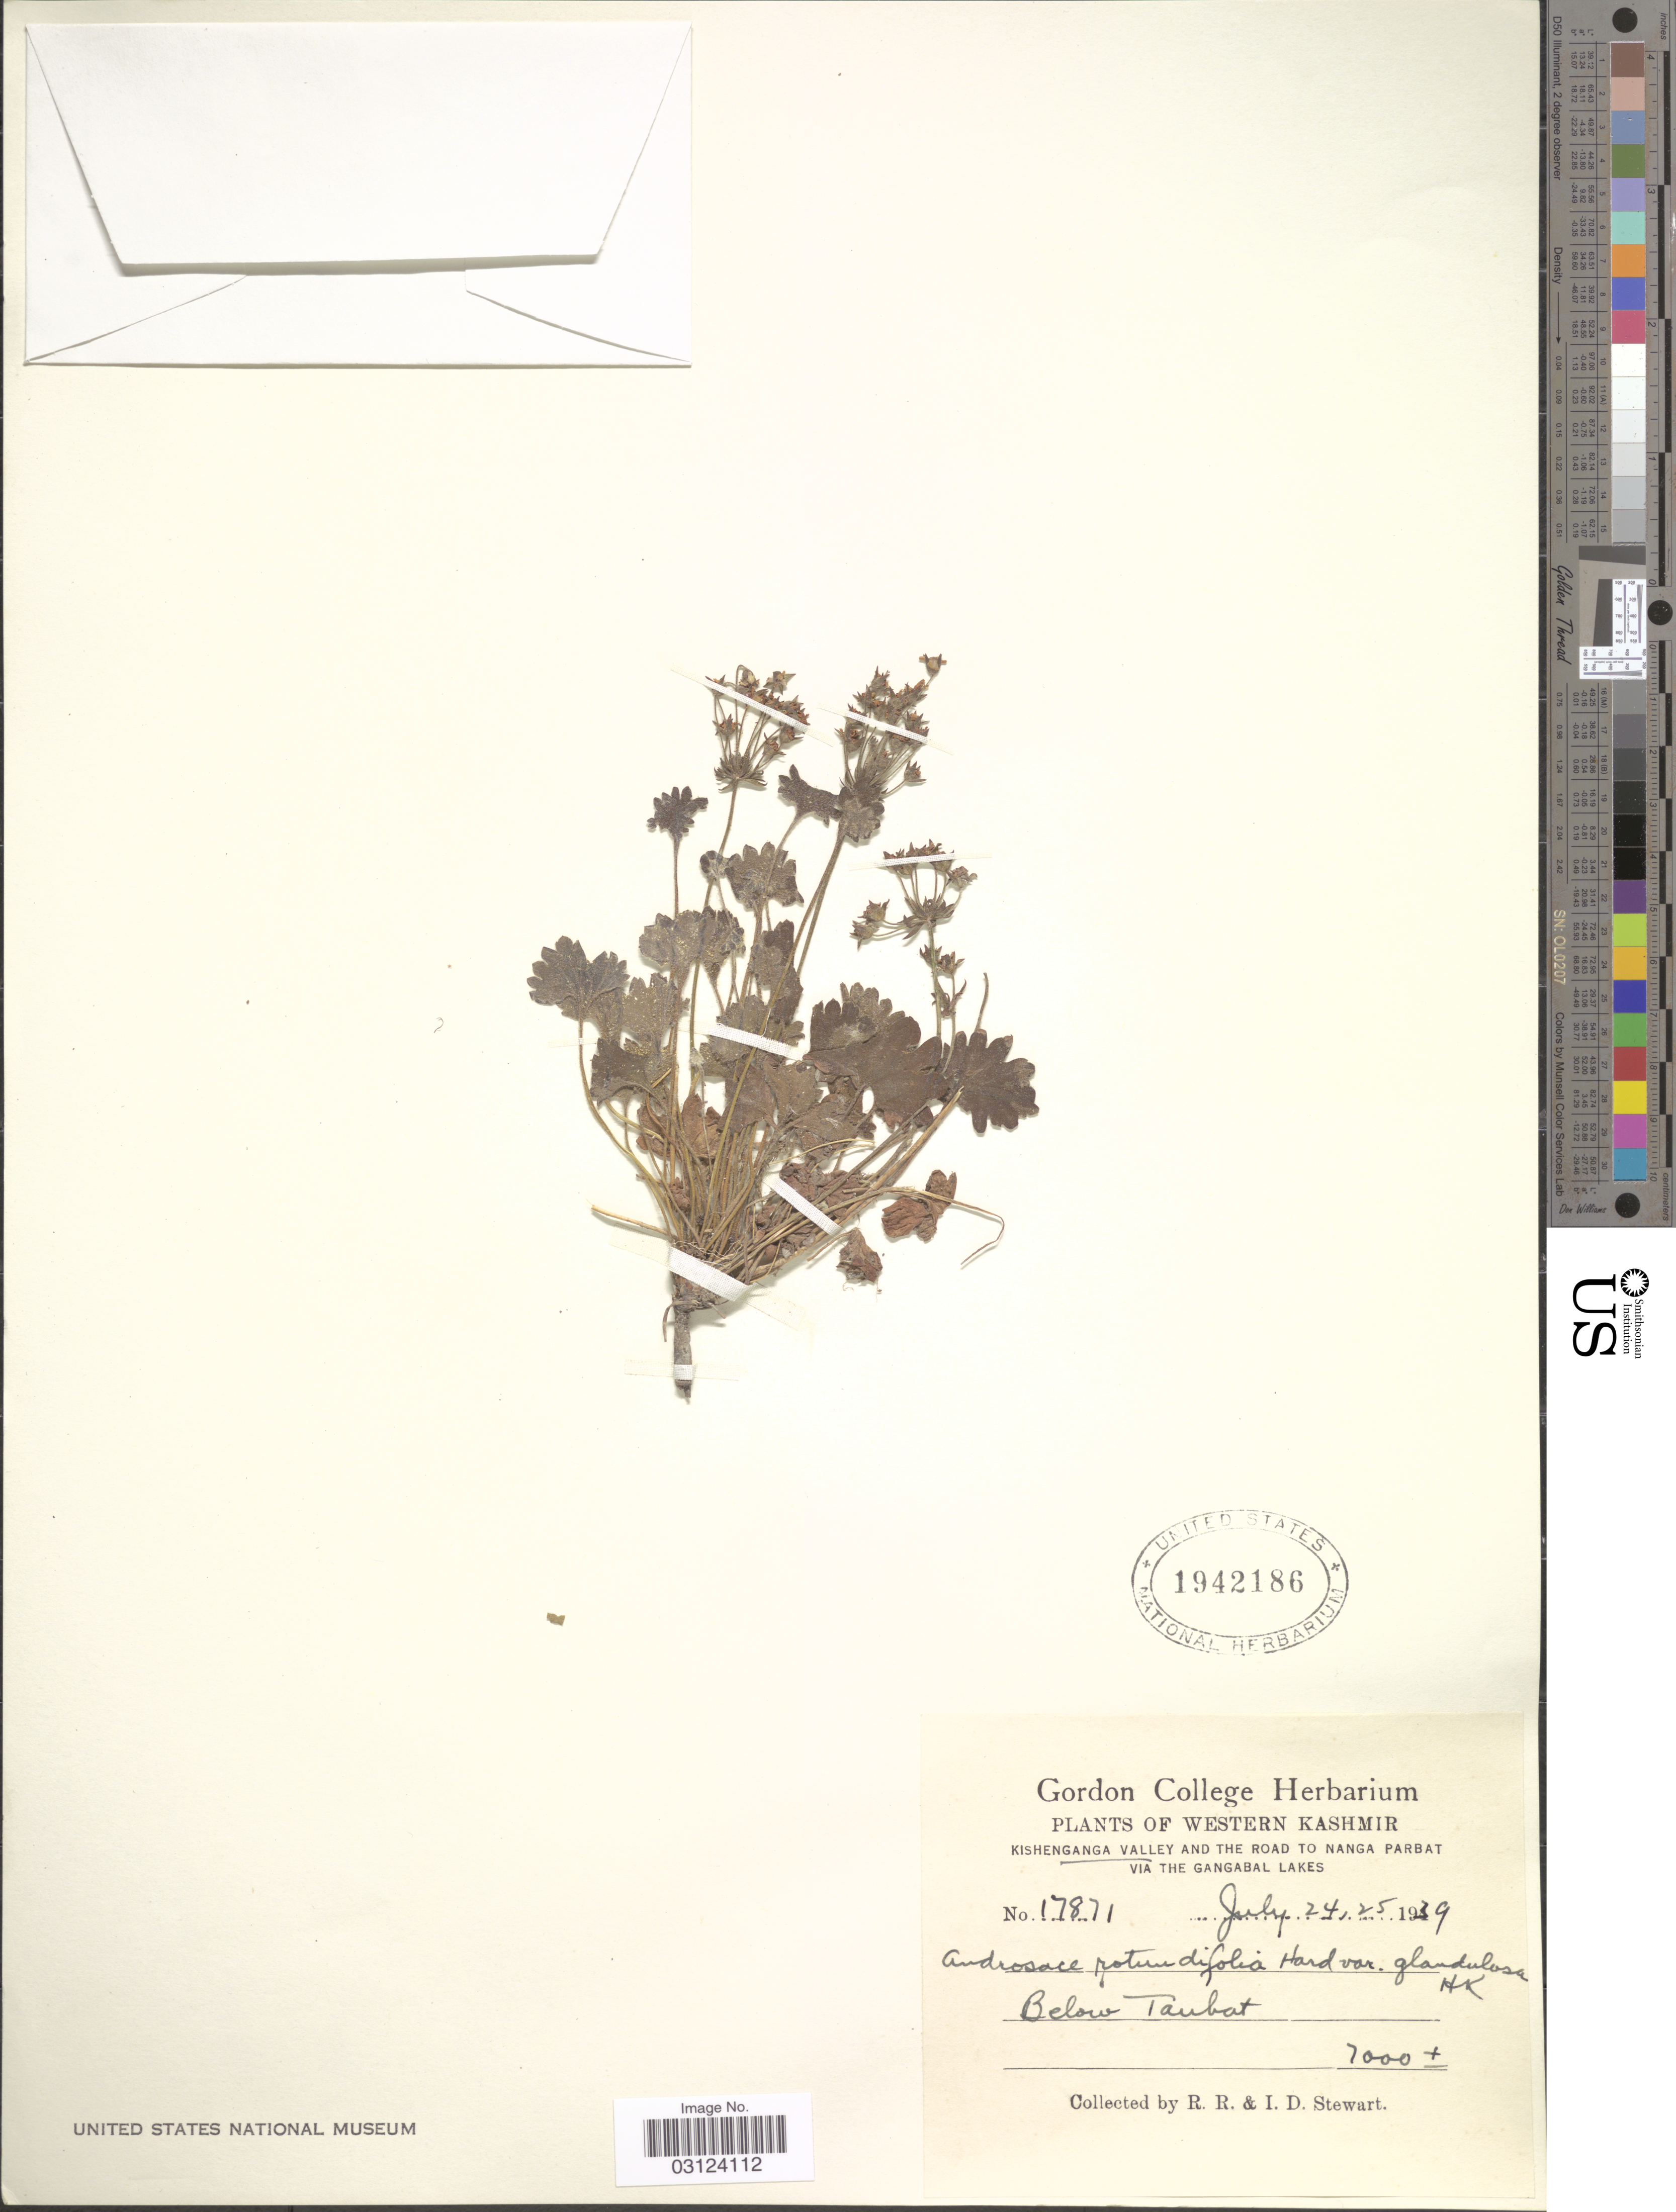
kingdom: Plantae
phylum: Tracheophyta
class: Magnoliopsida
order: Ericales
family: Primulaceae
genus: Androsace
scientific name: Androsace rotundifolia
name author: Hardw.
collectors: R. Stewart & I. Stewart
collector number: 17871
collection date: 1939-07-24/1939-07-25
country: India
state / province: Jammu and Kashmir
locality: Western Kashmir, Kishenganga Valley and the Road to Nanga Parbat via the Gangabal Lakes, Below Taubat.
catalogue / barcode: US 1942186